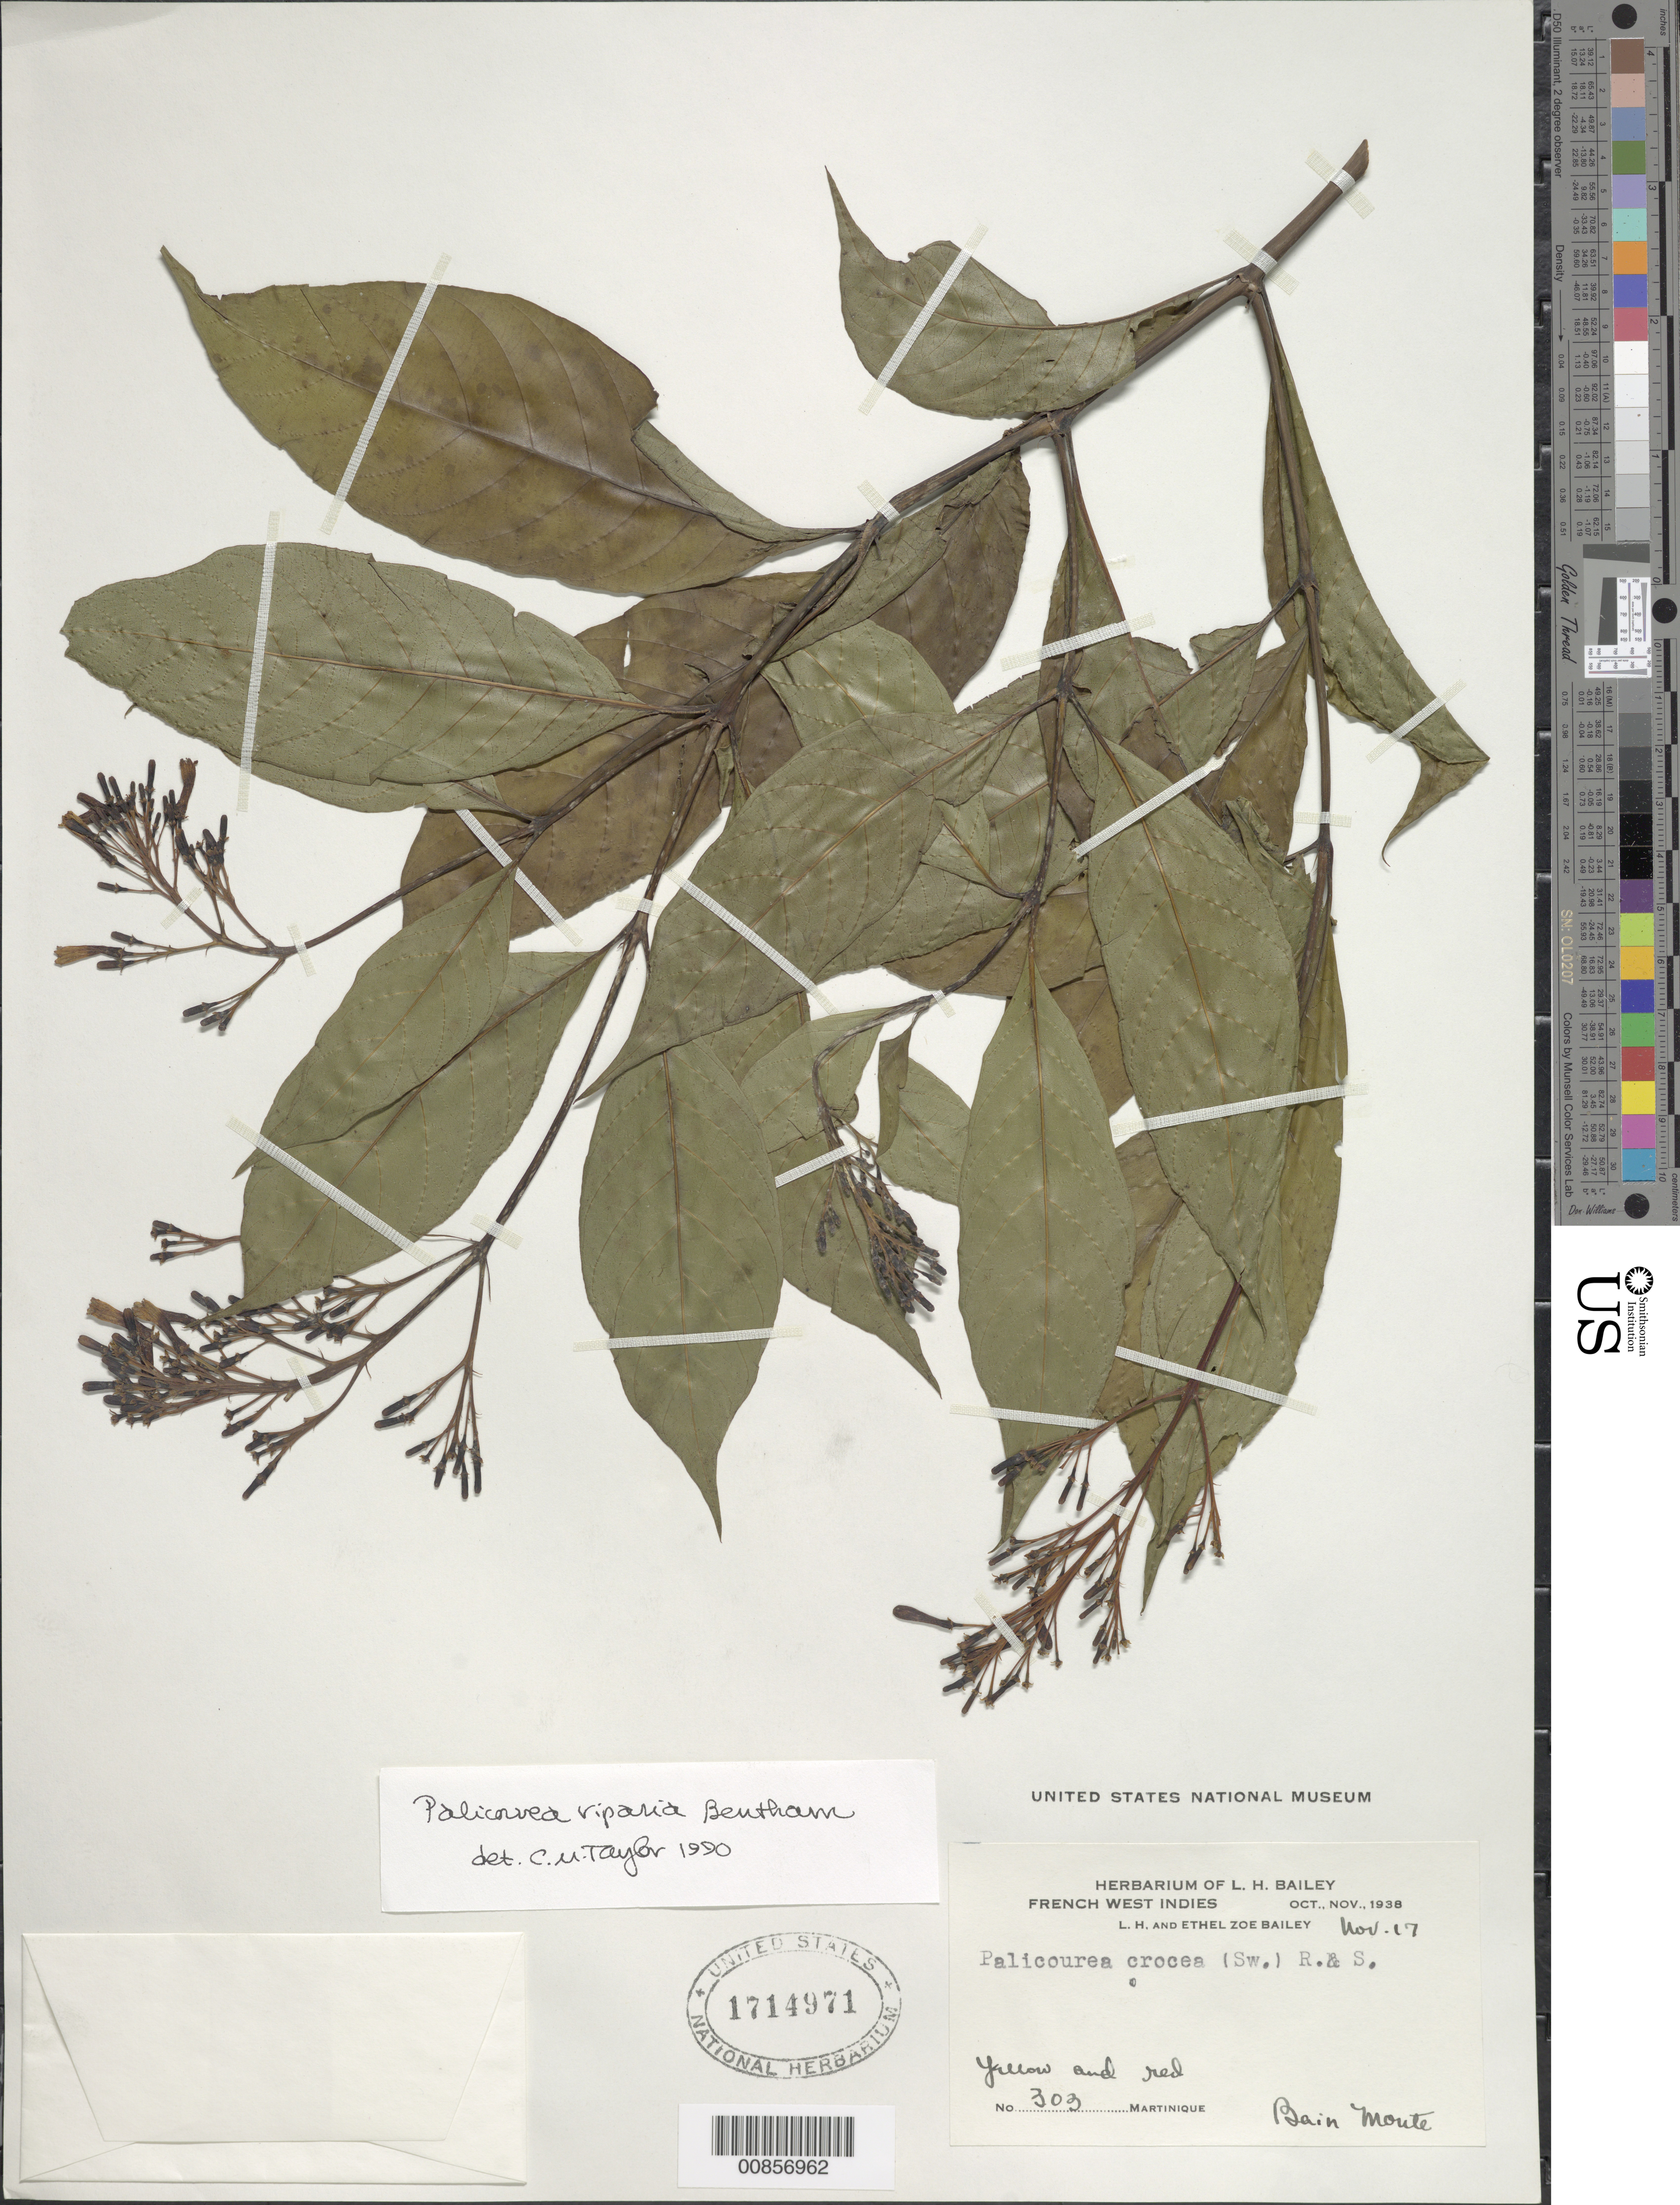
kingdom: Plantae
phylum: Tracheophyta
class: Magnoliopsida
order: Gentianales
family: Rubiaceae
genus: Palicourea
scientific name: Palicourea croceoides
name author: Desv. ex Ham.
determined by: Taylor, Charlotte M.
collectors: L. H. Bailey & E. Z. Bailey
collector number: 303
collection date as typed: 17 Nov 1938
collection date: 1938-11-17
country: Martinique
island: Martinique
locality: Bain Monte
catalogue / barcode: US 1714971